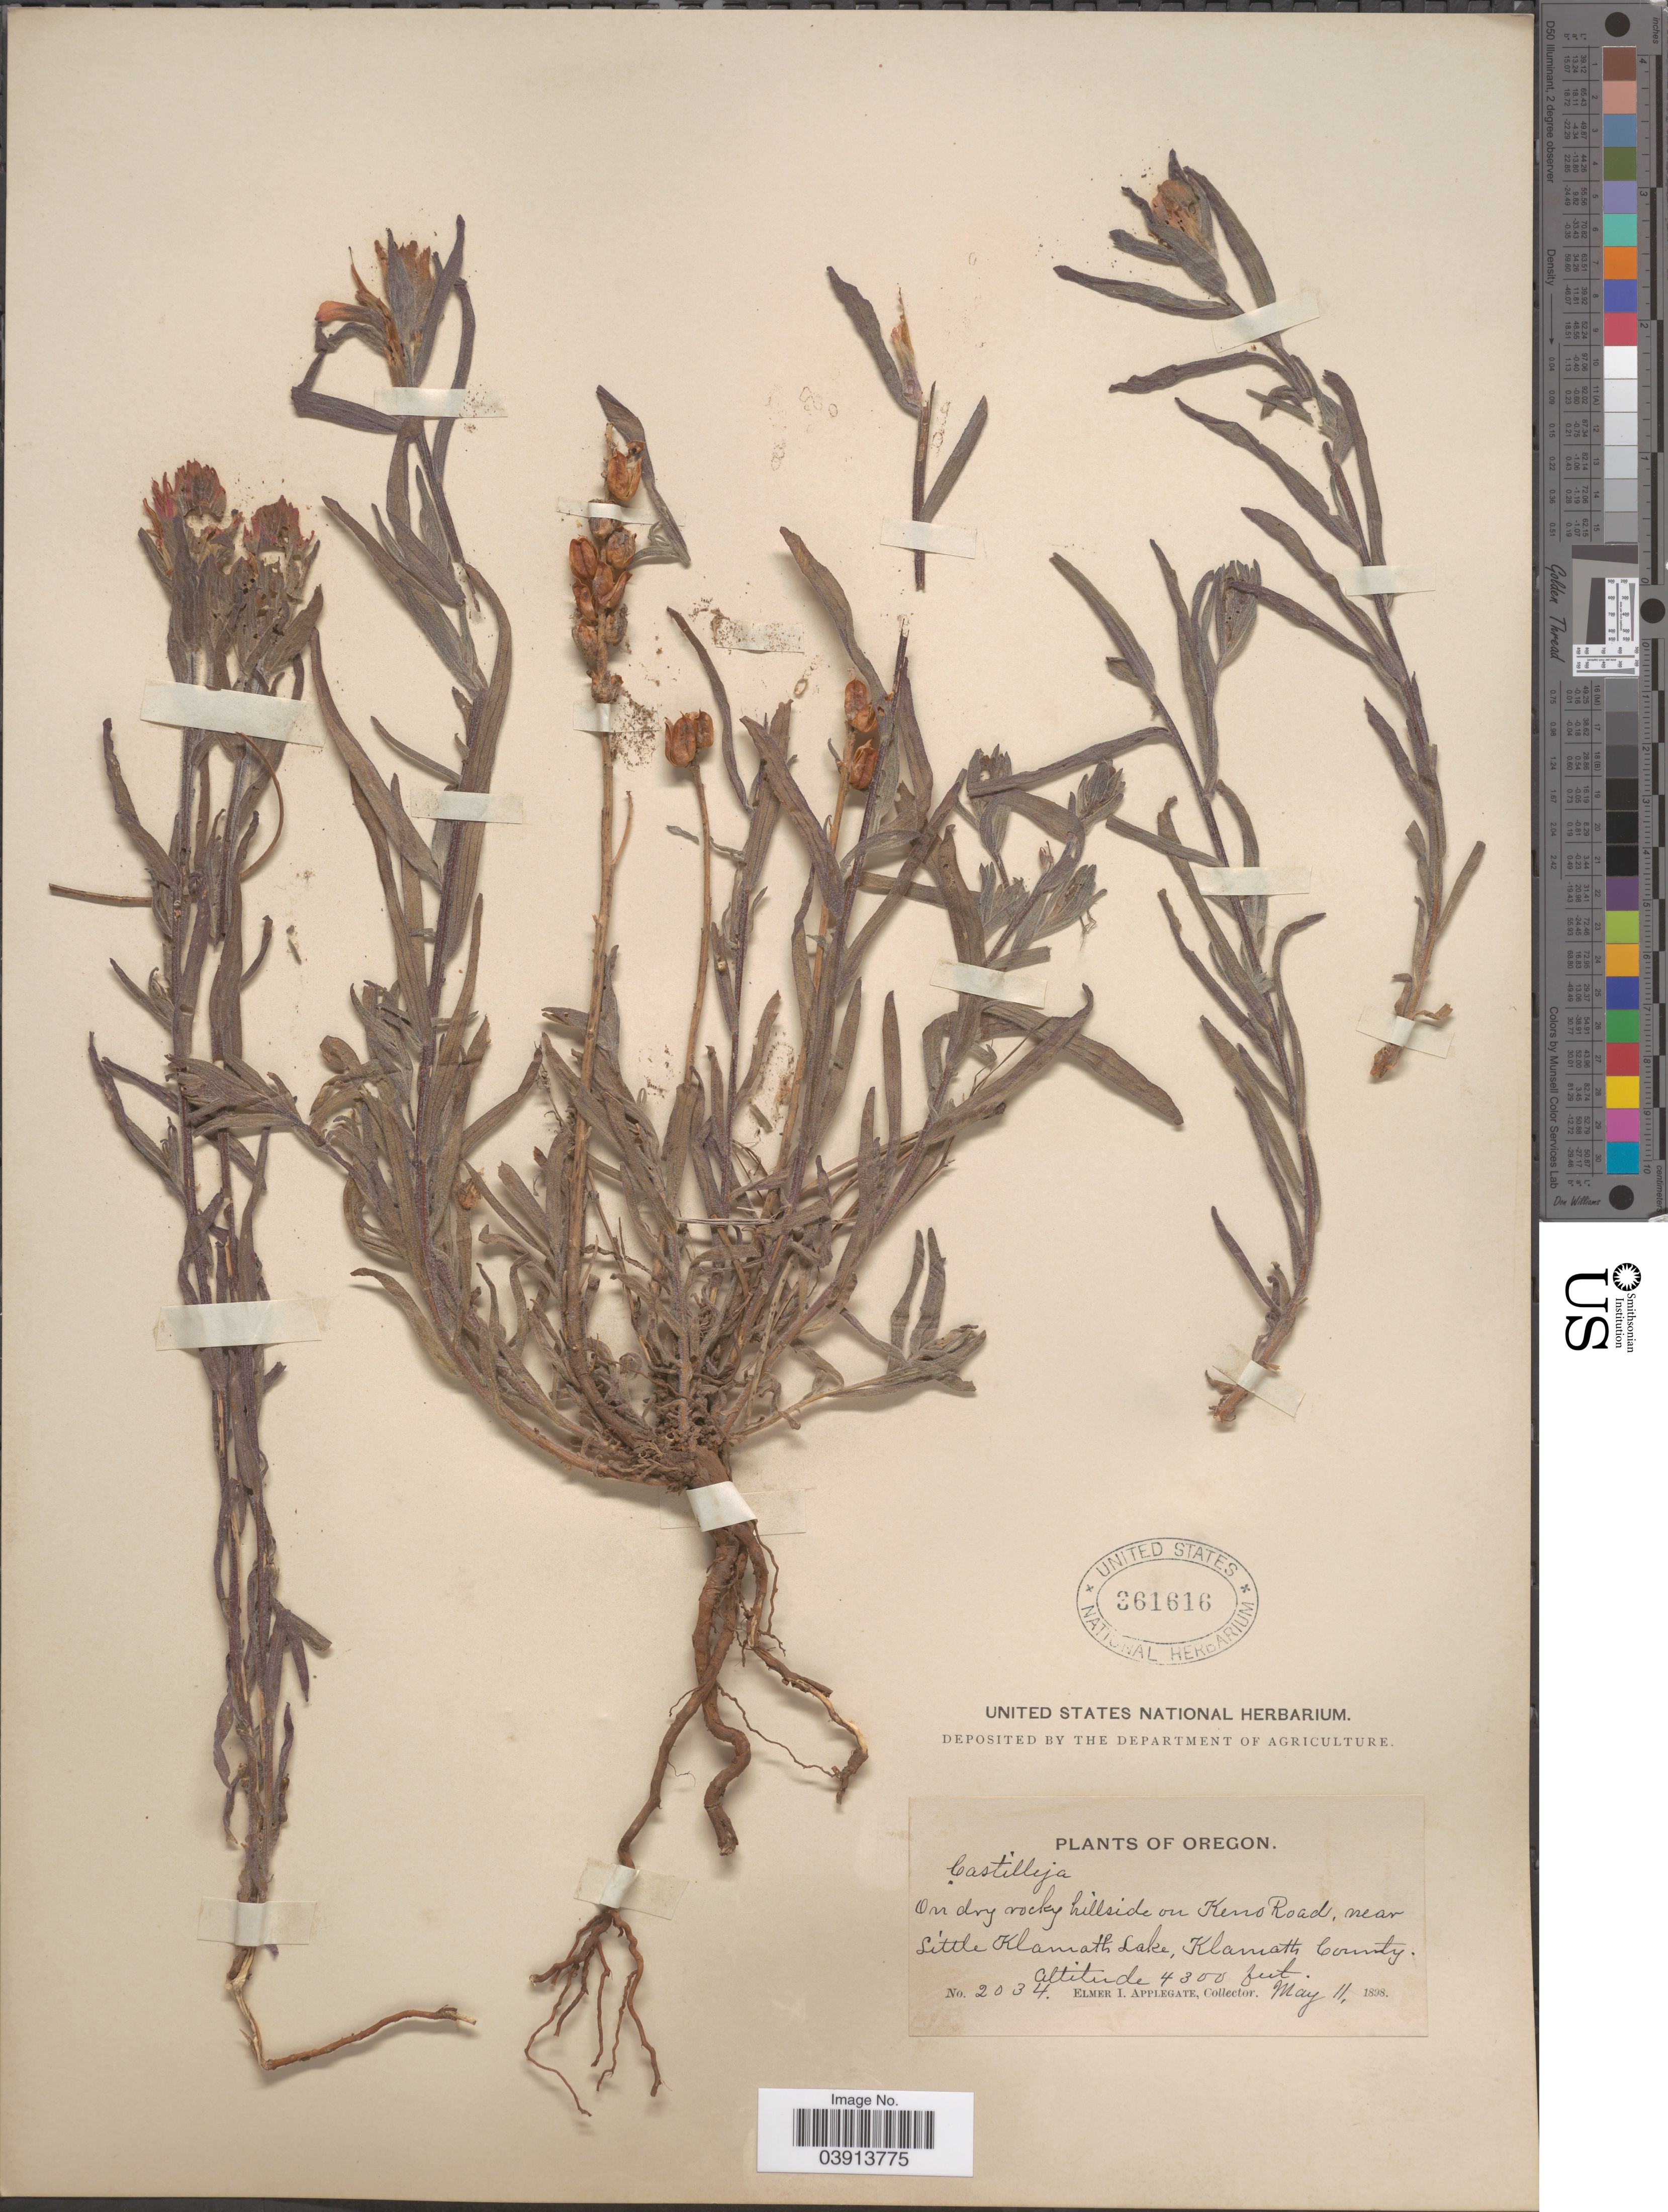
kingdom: Plantae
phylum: Tracheophyta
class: Magnoliopsida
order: Lamiales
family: Orobanchaceae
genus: Castilleja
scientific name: Castilleja pruinosa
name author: Fernald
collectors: E. I. Applegate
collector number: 2034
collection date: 1898-05-11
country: United States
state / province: Oregon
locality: On dry rocky hillside on Keno Road, near Little Klamath Lake, Klamath County.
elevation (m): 1311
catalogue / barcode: US 361616